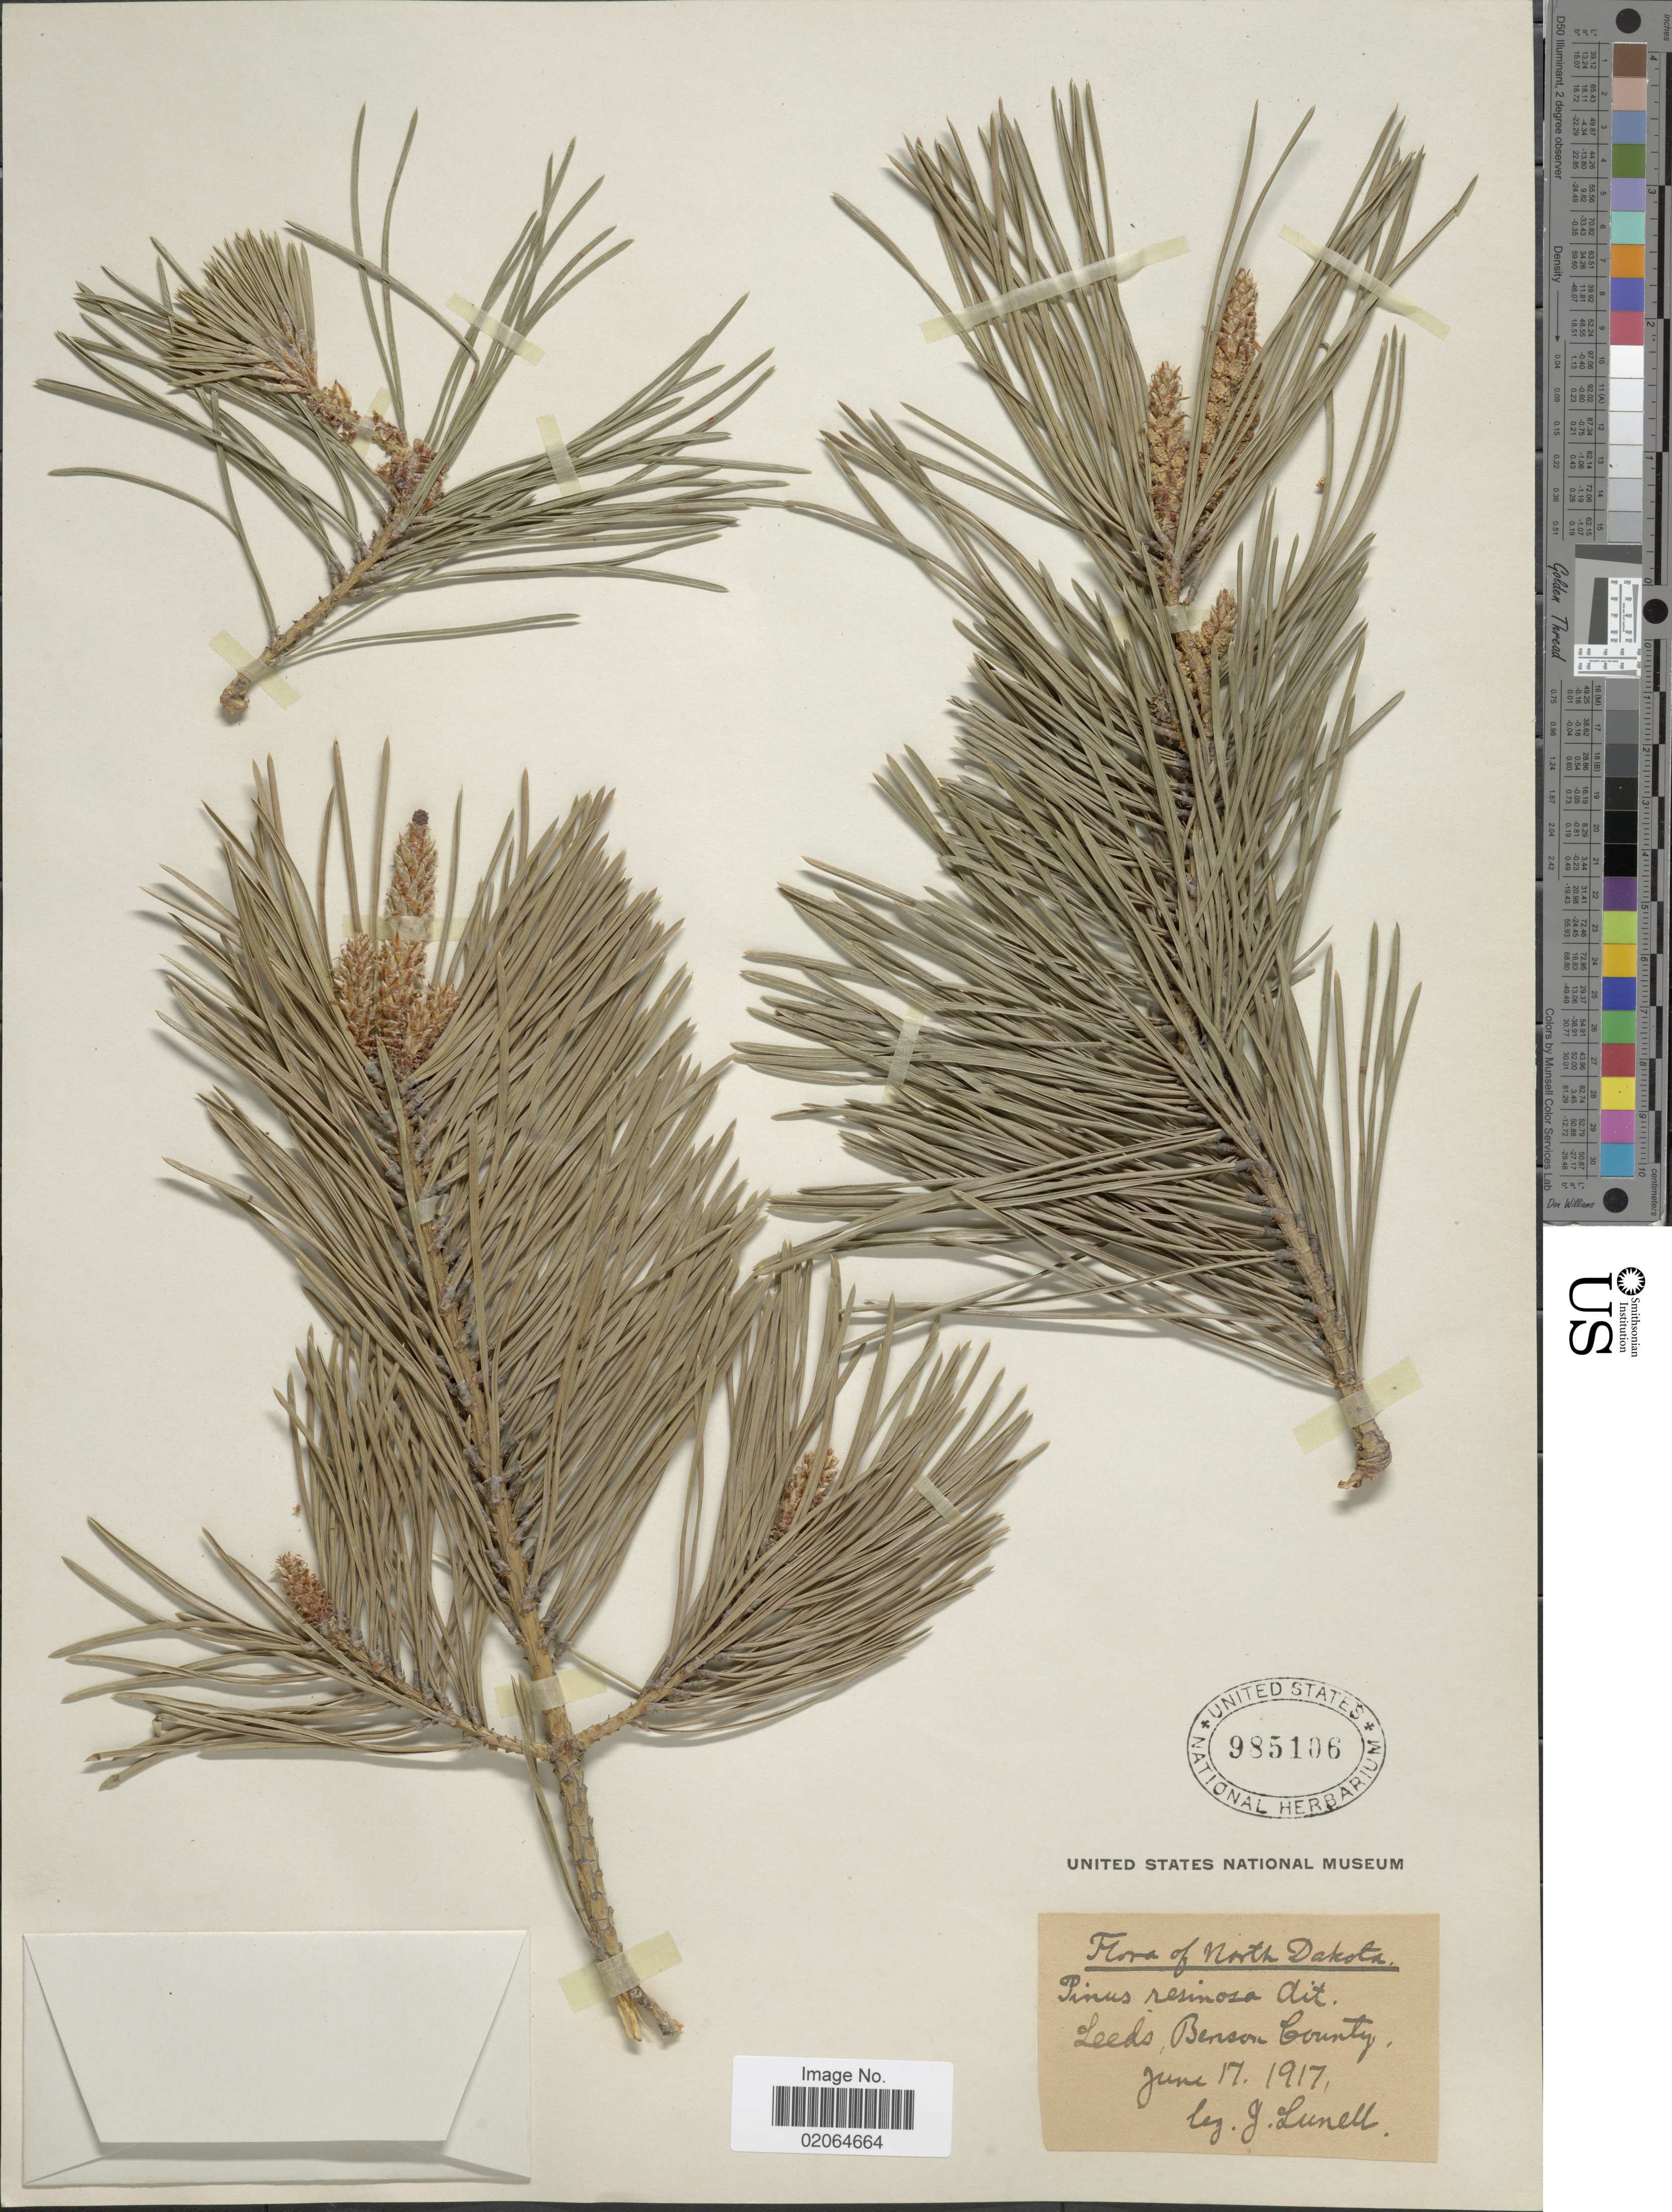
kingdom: Plantae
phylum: Tracheophyta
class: Pinopsida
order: Pinales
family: Pinaceae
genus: Pinus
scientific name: Pinus resinosa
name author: Aiton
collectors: J. Lunell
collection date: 1917-06-17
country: United States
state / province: North Dakota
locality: Leeds, Benson County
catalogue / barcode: US 985106